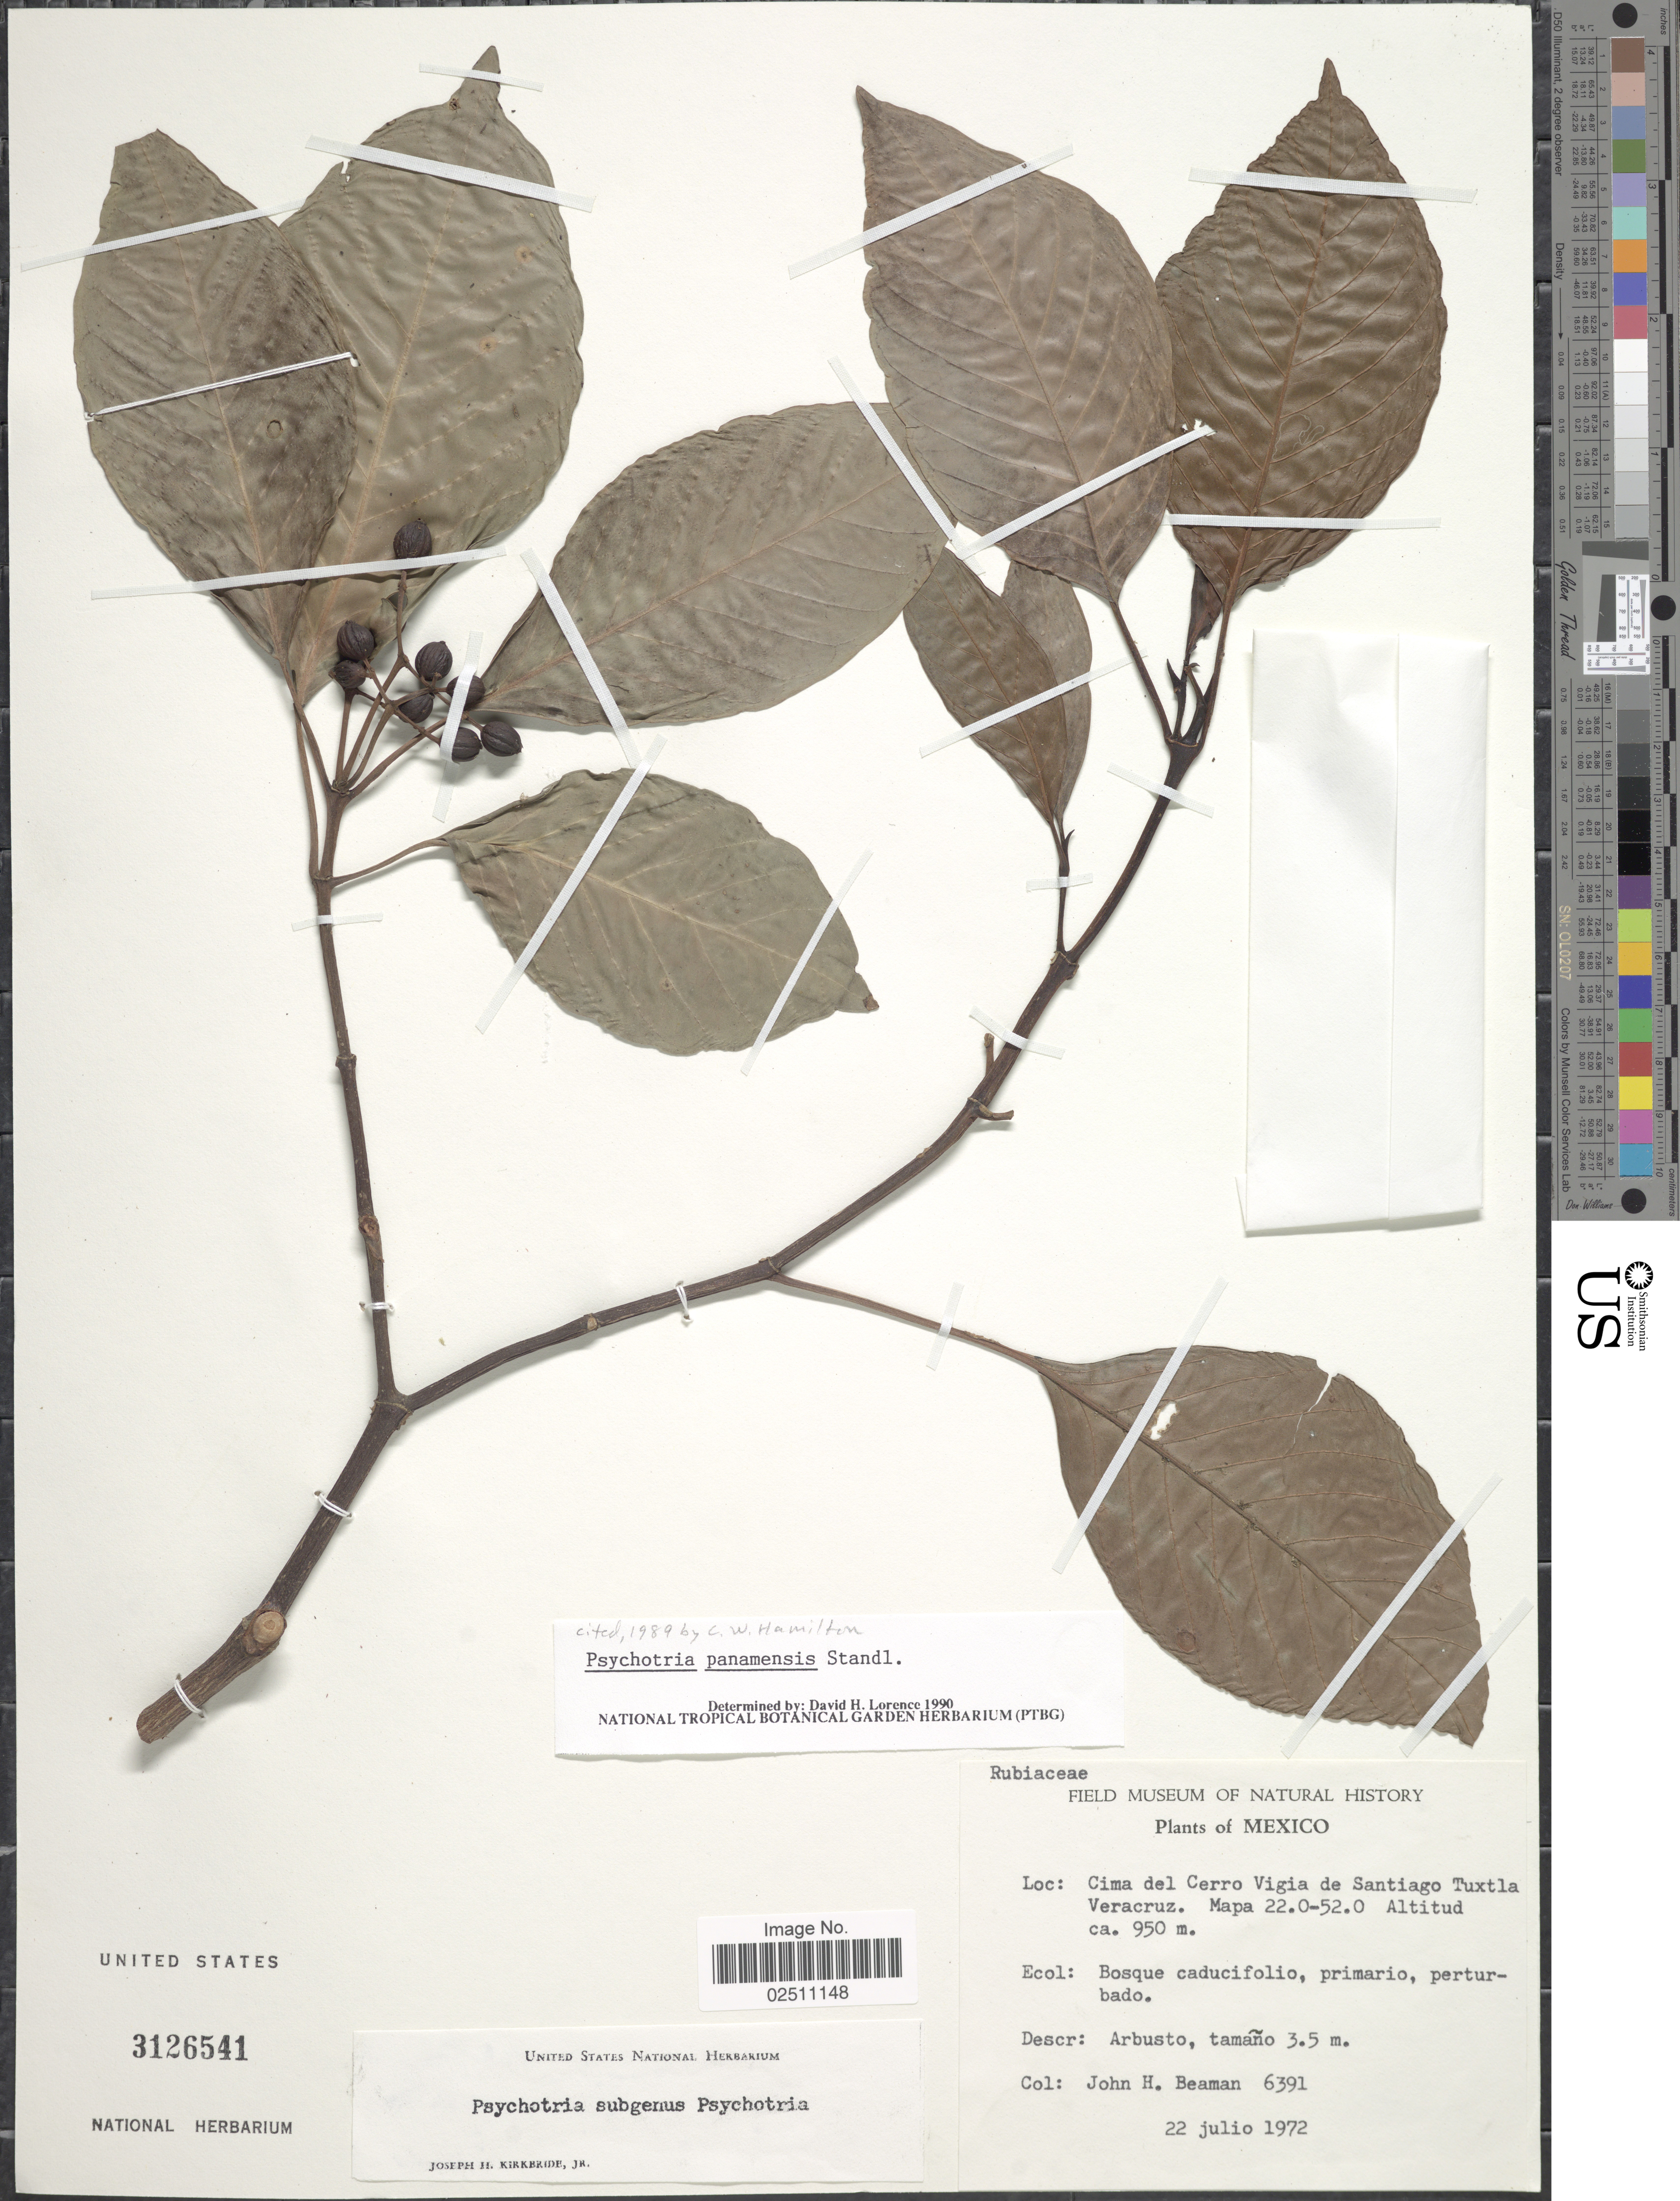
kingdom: Plantae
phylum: Tracheophyta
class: Magnoliopsida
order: Gentianales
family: Rubiaceae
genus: Psychotria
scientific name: Psychotria panamensis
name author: Standl.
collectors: J. H. Beaman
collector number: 6391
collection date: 1972-07-22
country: Mexico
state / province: Veracruz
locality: Cima del Cerro Vigia de Santiago Tuxtla Veracruz, Mapa 22.0-52.0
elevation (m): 950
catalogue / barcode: US 3126541